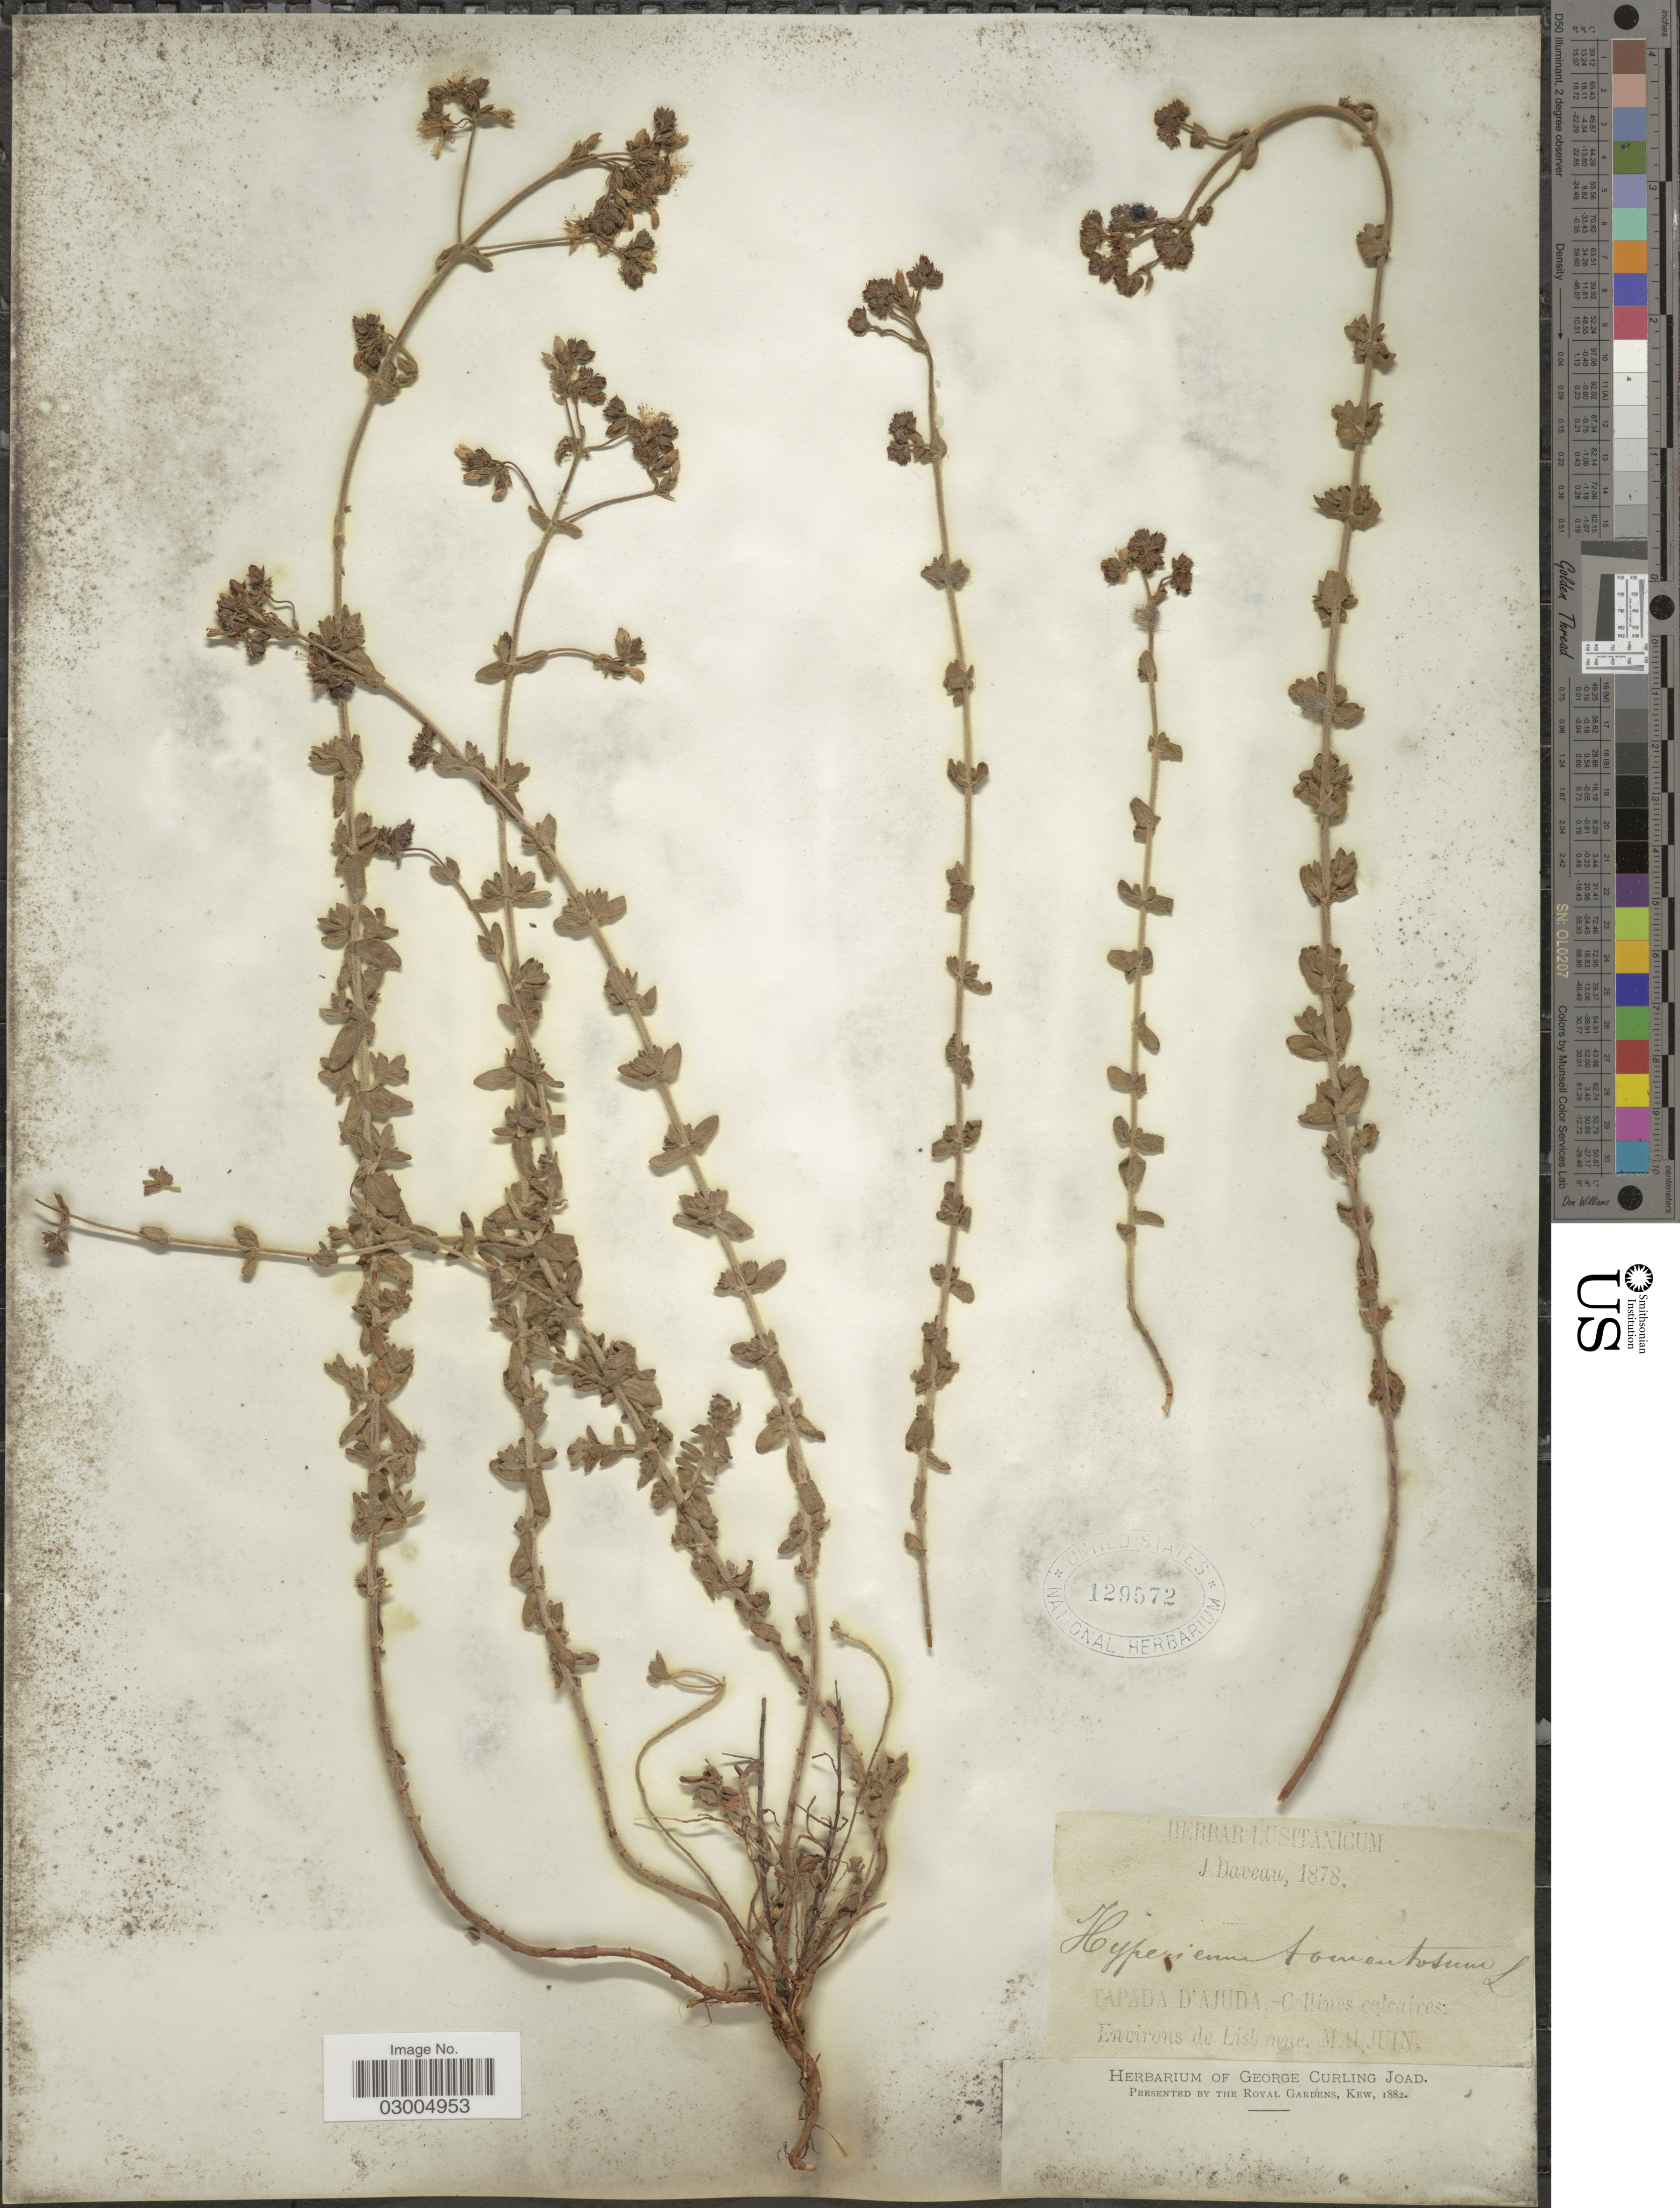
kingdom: Plantae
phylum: Tracheophyta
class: Magnoliopsida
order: Malpighiales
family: Hypericaceae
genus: Hypericum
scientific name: Hypericum tomentosum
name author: L.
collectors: J. Daveau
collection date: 1878-05/1878-06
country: Portugal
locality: Tapada D'Ajuda - Collines calcaires: Environs de Lisbonne.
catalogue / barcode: US 129572